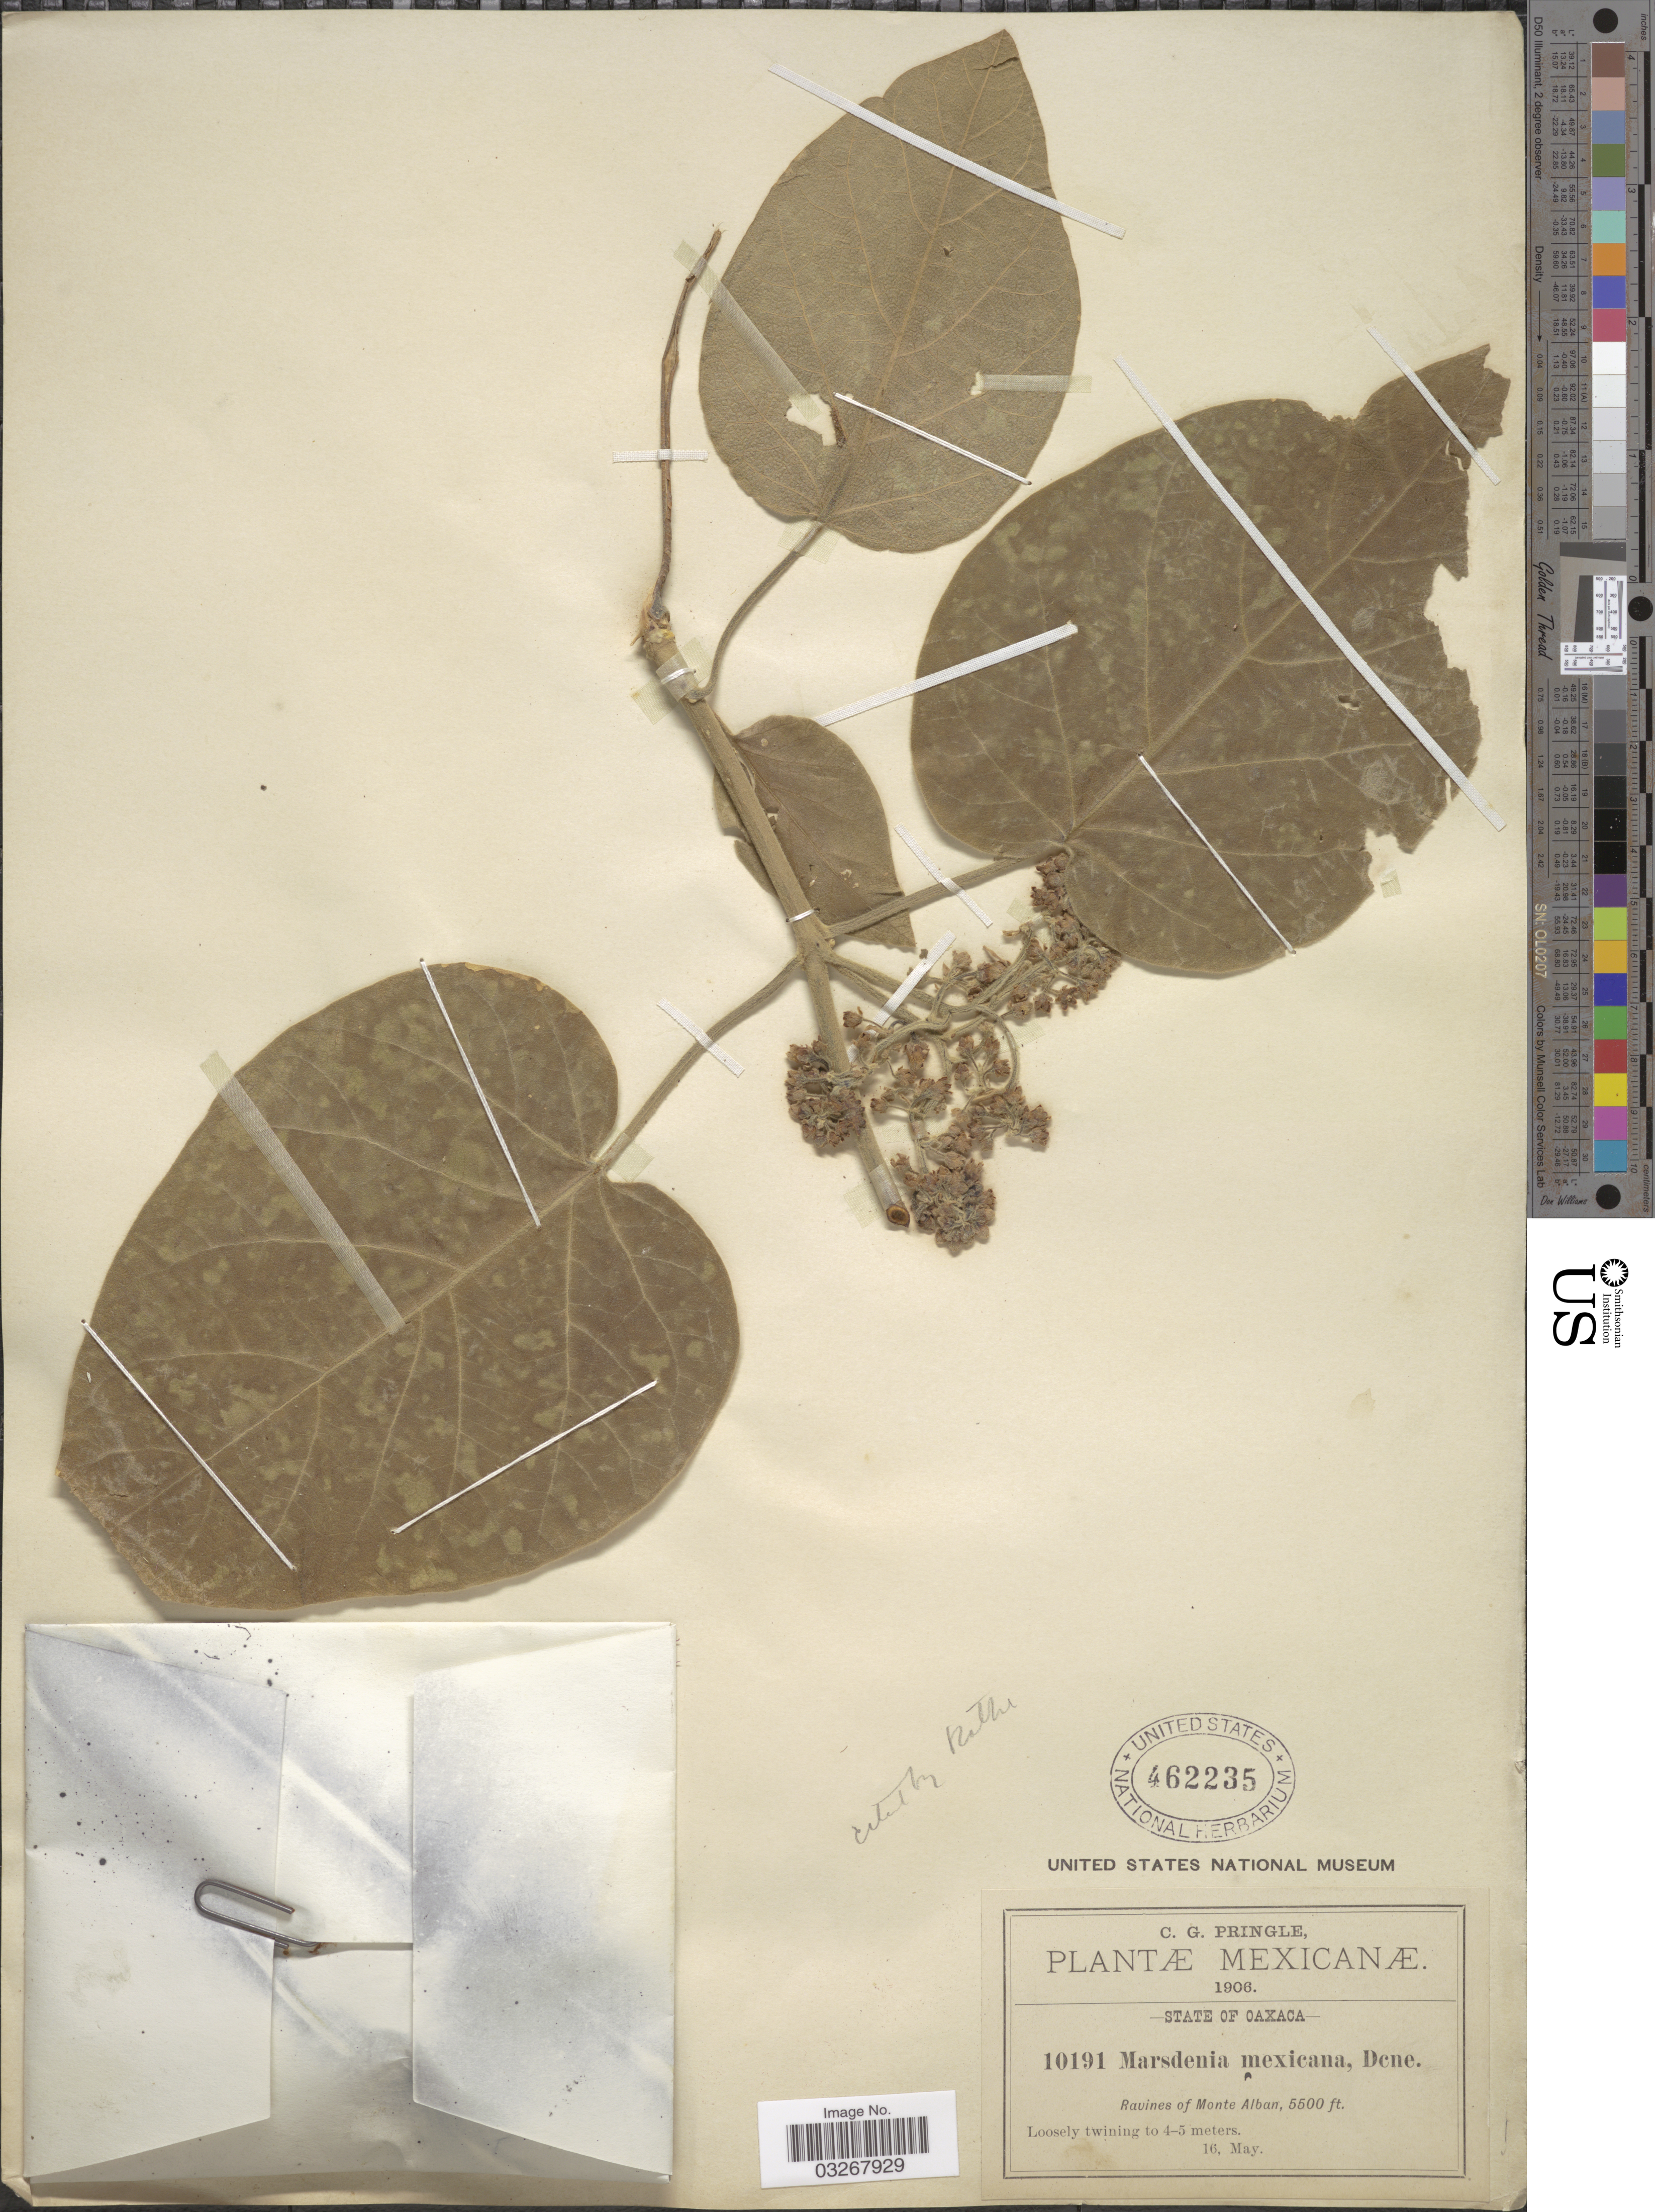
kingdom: Plantae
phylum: Tracheophyta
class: Magnoliopsida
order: Gentianales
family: Apocynaceae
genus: Marsdenia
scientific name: Marsdenia mexicana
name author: Decne.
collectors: C. G. Pringle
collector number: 10191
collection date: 1906-05-16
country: Mexico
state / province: Oaxaca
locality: Ravines of Monte Alban.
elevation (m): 1676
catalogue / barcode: US 462235